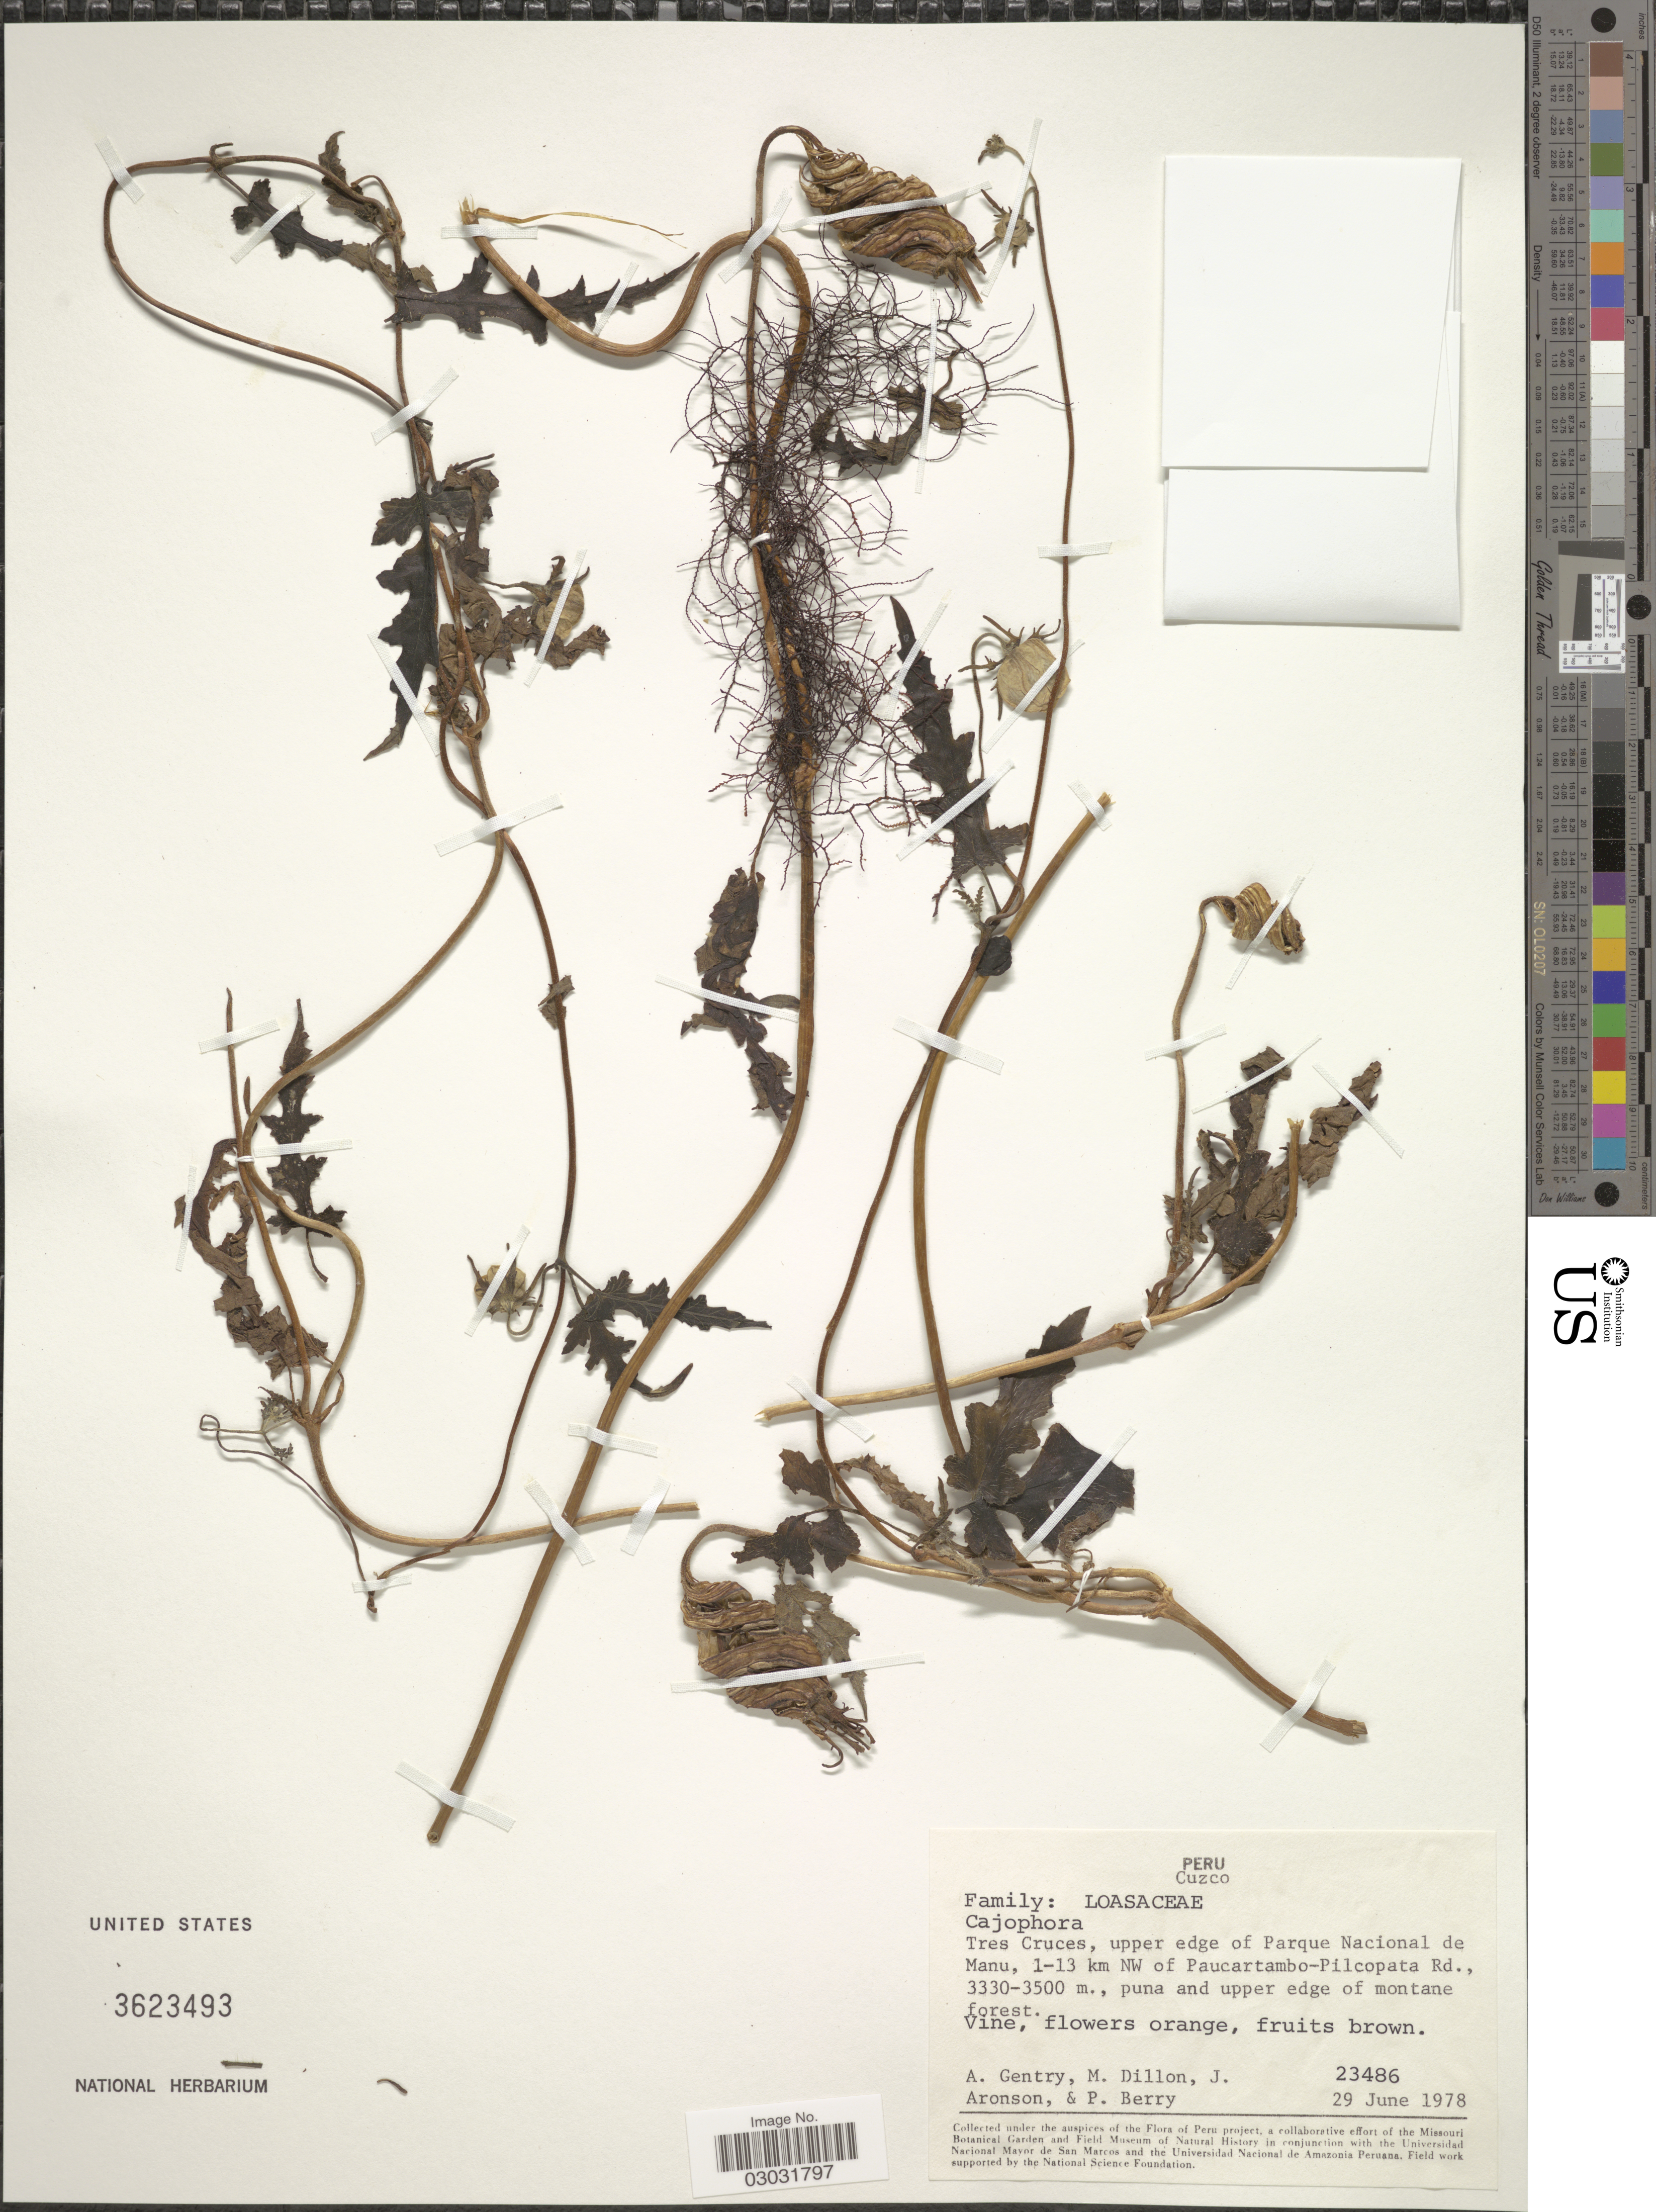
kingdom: Plantae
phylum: Tracheophyta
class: Magnoliopsida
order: Cornales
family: Loasaceae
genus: Caiophora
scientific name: Caiophora sp.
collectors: A. H. Gentry, M. O. Dillon, J. Aronson & P. Berry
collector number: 23486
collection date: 1978-06-29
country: Peru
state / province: Cusco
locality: Cuzco. Tres Cruces, upper edge of Parque Nacional de Manu, 1-13 km NW of Paucartambo-Pilcopata Rd.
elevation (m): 3330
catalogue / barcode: US 3623493